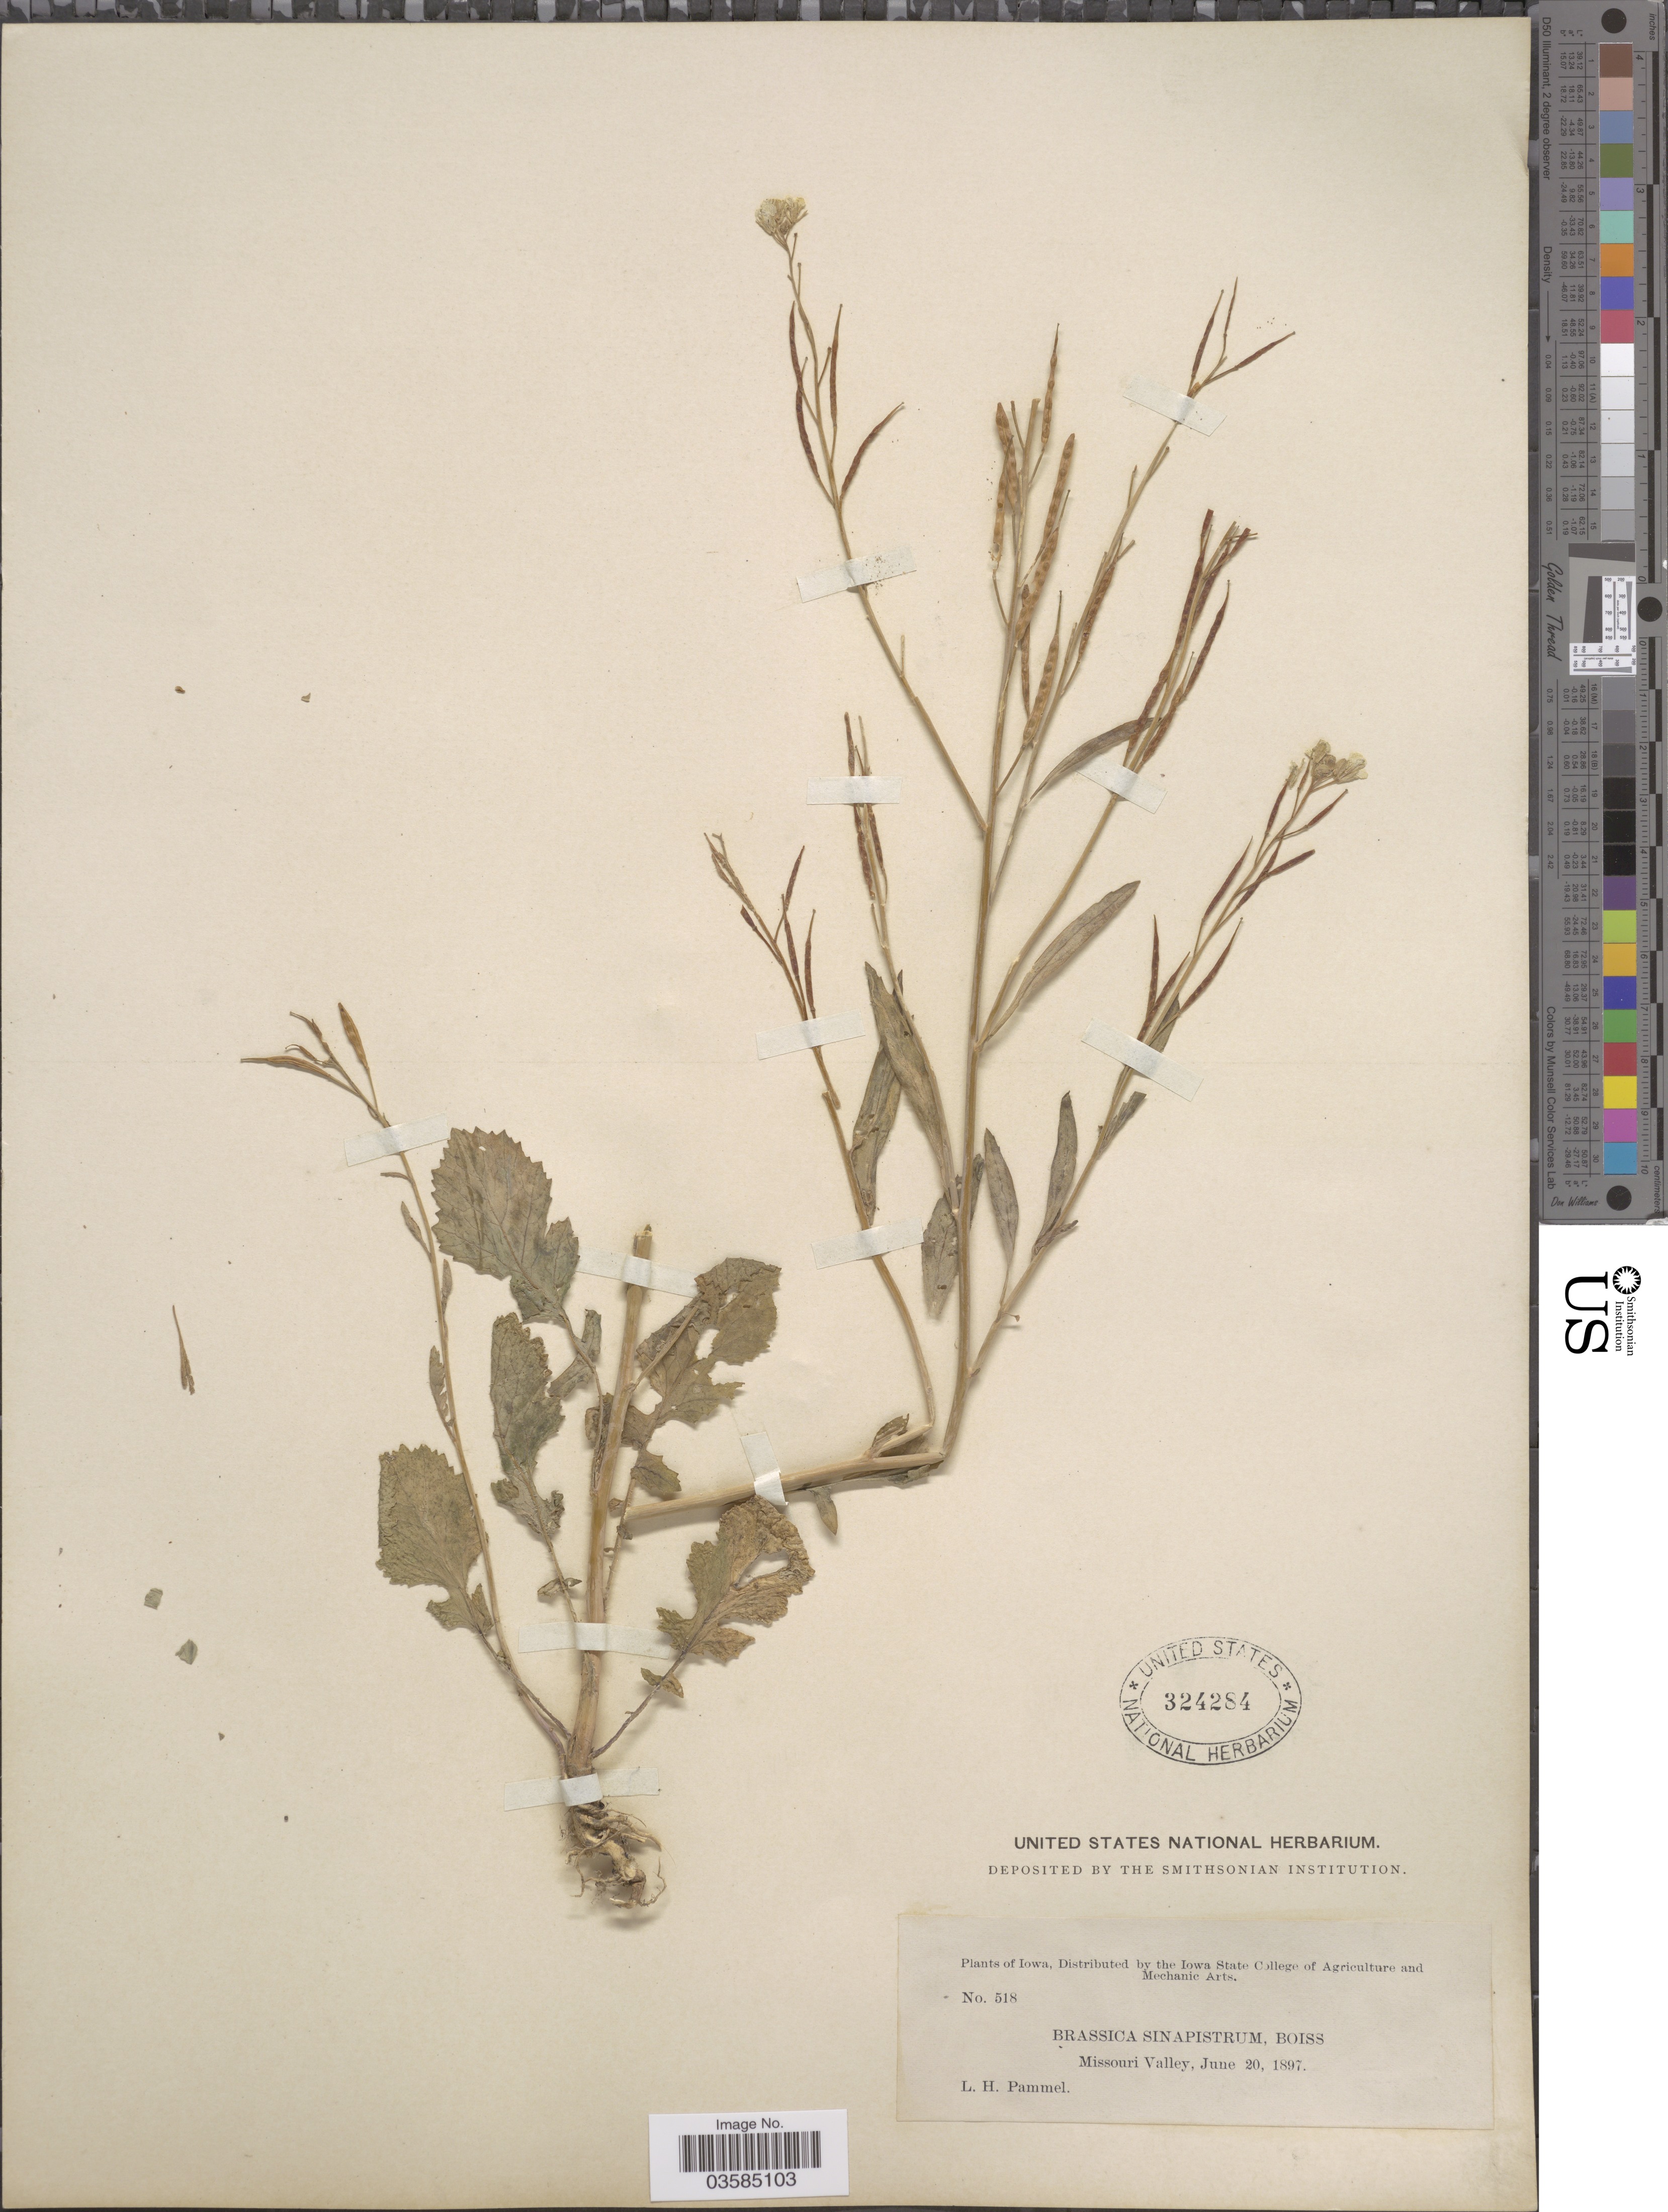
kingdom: Plantae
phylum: Tracheophyta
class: Magnoliopsida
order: Brassicales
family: Brassicaceae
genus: Brassica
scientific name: Brassica kaber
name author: (DC.) L.C. Wheeler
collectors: L. Pammel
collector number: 518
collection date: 1897-06-20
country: United States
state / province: Iowa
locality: Missouri Valley.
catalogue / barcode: US 324284